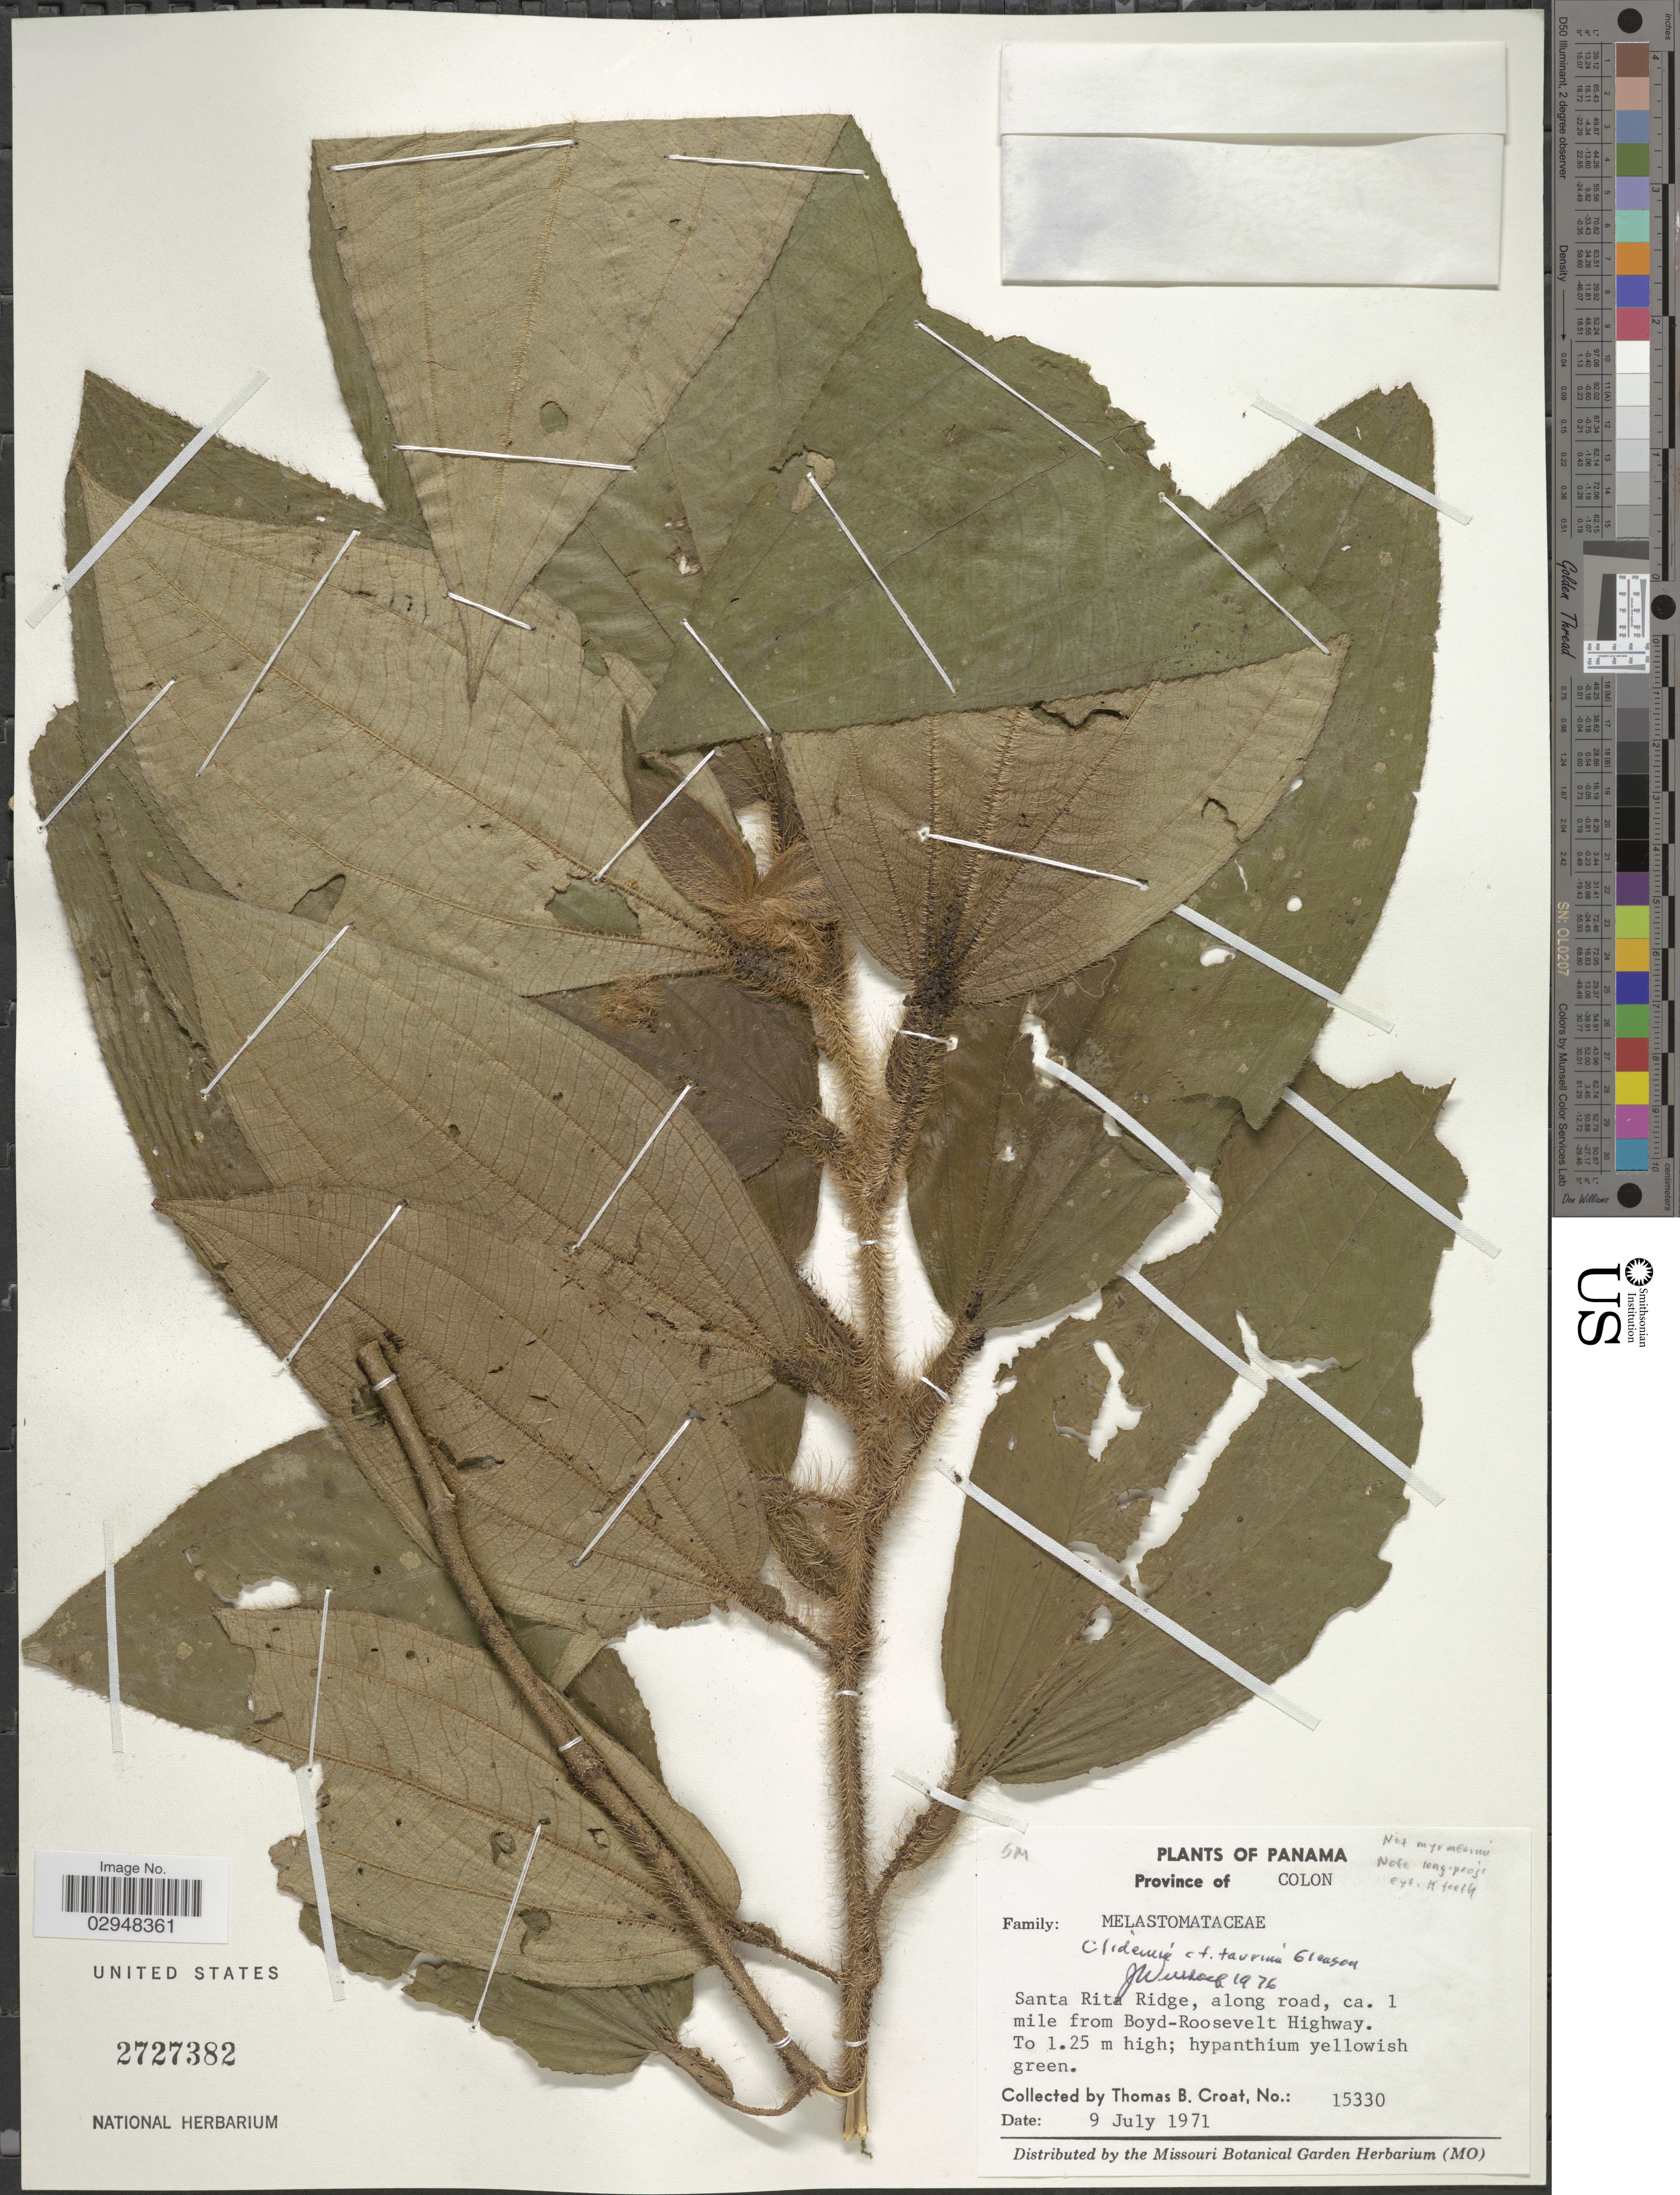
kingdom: Plantae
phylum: Tracheophyta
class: Magnoliopsida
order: Myrtales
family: Melastomataceae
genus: Clidemia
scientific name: Clidemia taurina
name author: Gleason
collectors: T. B. Croat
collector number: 15330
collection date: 1971-07-09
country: Panama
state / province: Colón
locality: Santa Rita Ridge, along road, ca. 1 mile from Boyd-Roosevelt Highway.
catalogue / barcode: US 2727382